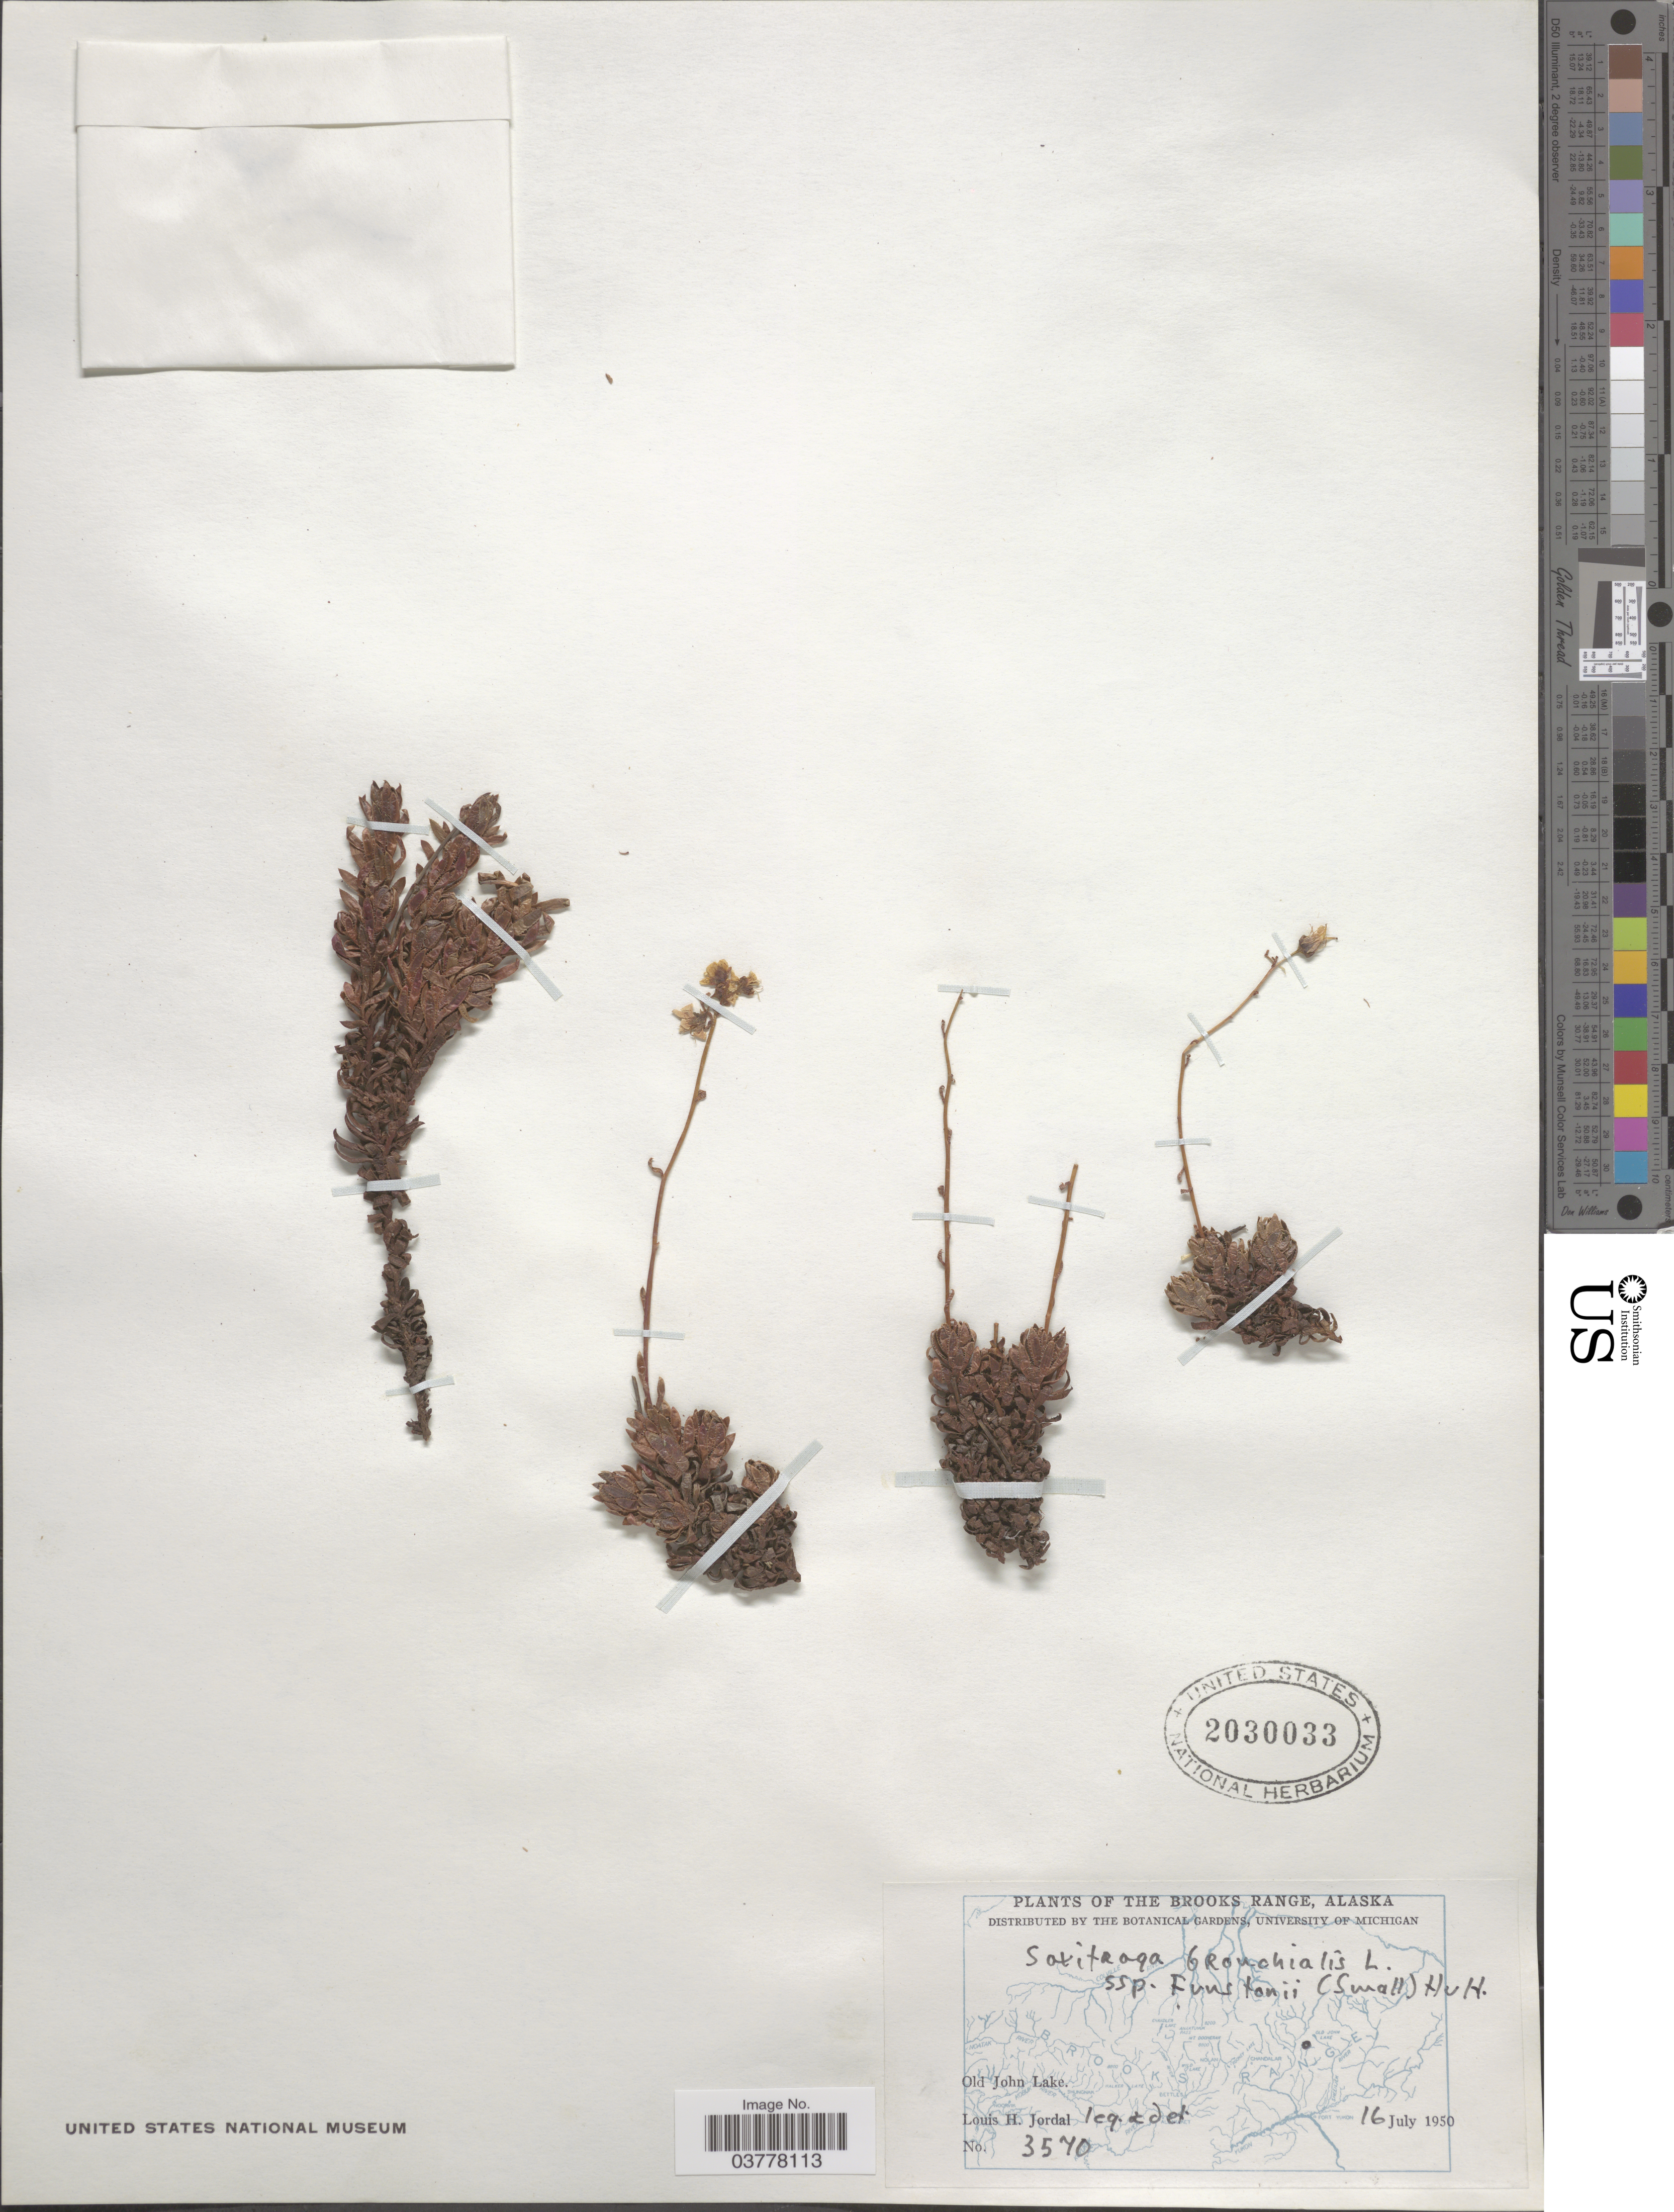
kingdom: Plantae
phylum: Tracheophyta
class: Magnoliopsida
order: Saxifragales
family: Saxifragaceae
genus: Saxifraga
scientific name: Saxifraga bronchialis subsp. funstonii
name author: (Small) Hultén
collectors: L. Jordal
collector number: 3570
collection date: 1950-07-16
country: United States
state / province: Alaska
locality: The Brooks Range. Old John Lake.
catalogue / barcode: US 2030033